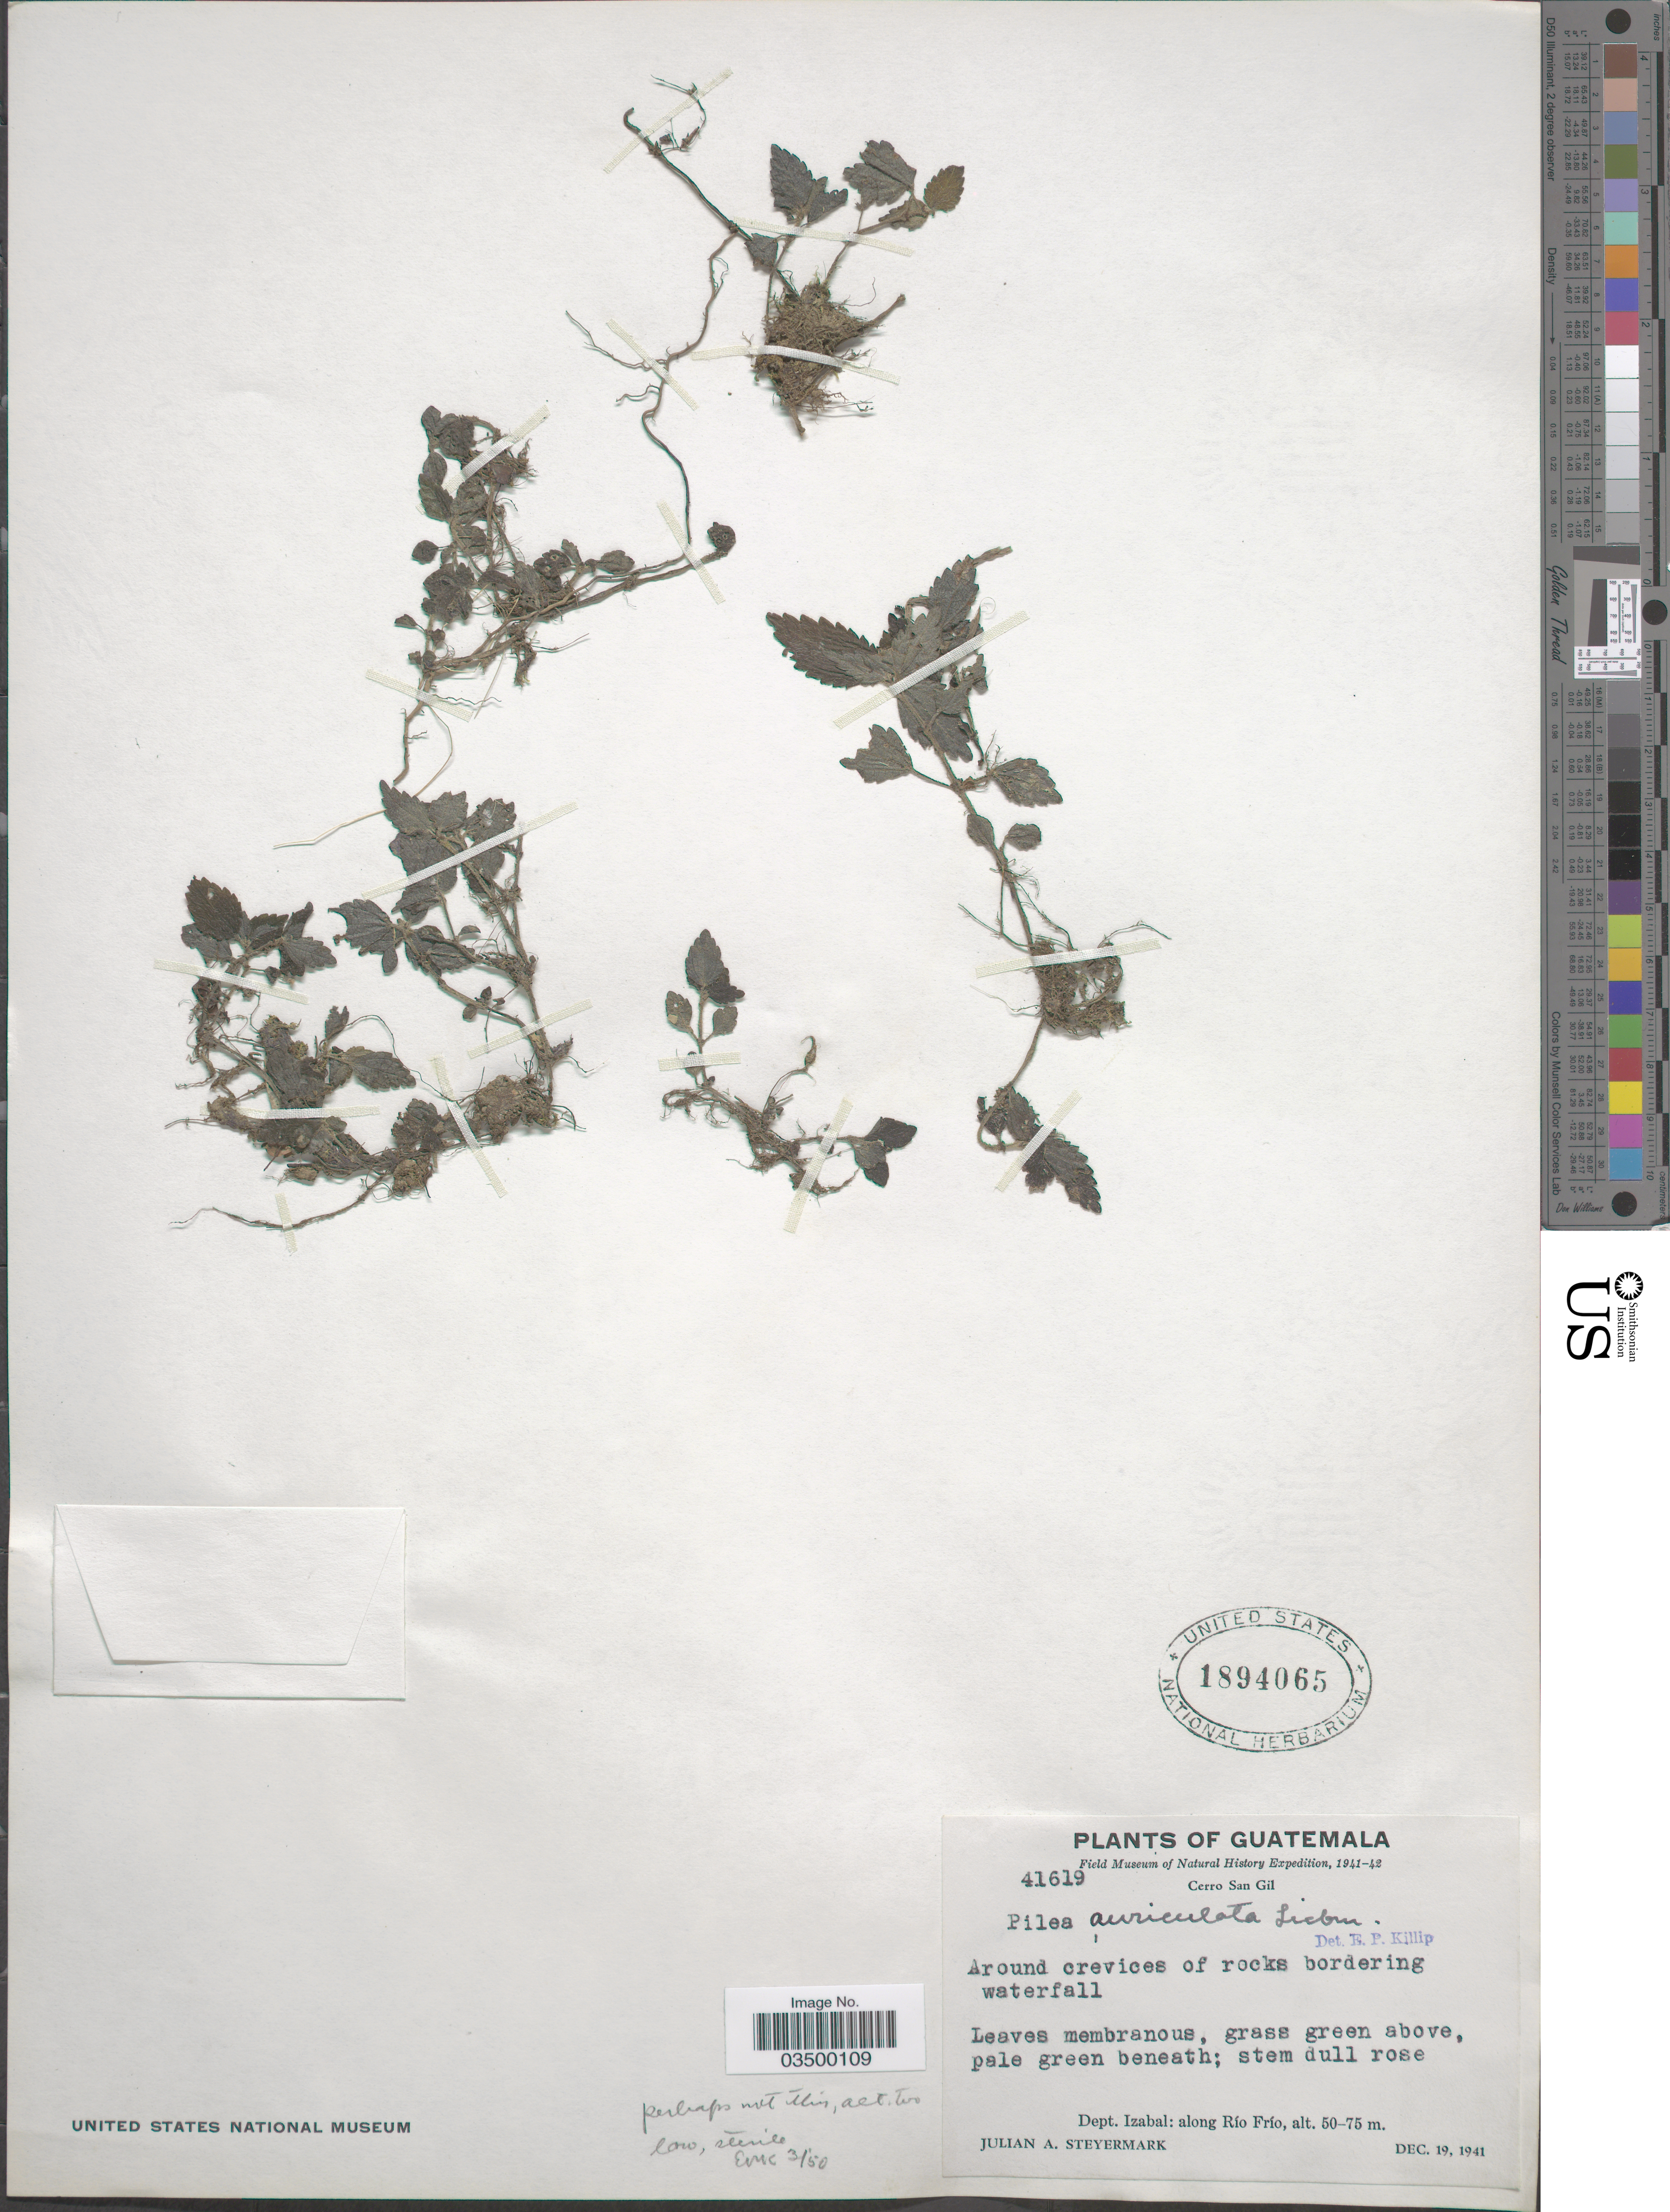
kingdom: Plantae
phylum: Tracheophyta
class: Magnoliopsida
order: Rosales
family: Urticaceae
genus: Pilea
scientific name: Pilea auriculata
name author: Liebm.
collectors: J. Steyermark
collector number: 41619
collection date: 1941-12-19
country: Guatemala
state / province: Izabal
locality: Cerro San Gil. Dept. Izabal: along Río Frío.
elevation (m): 50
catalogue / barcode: US 1894065